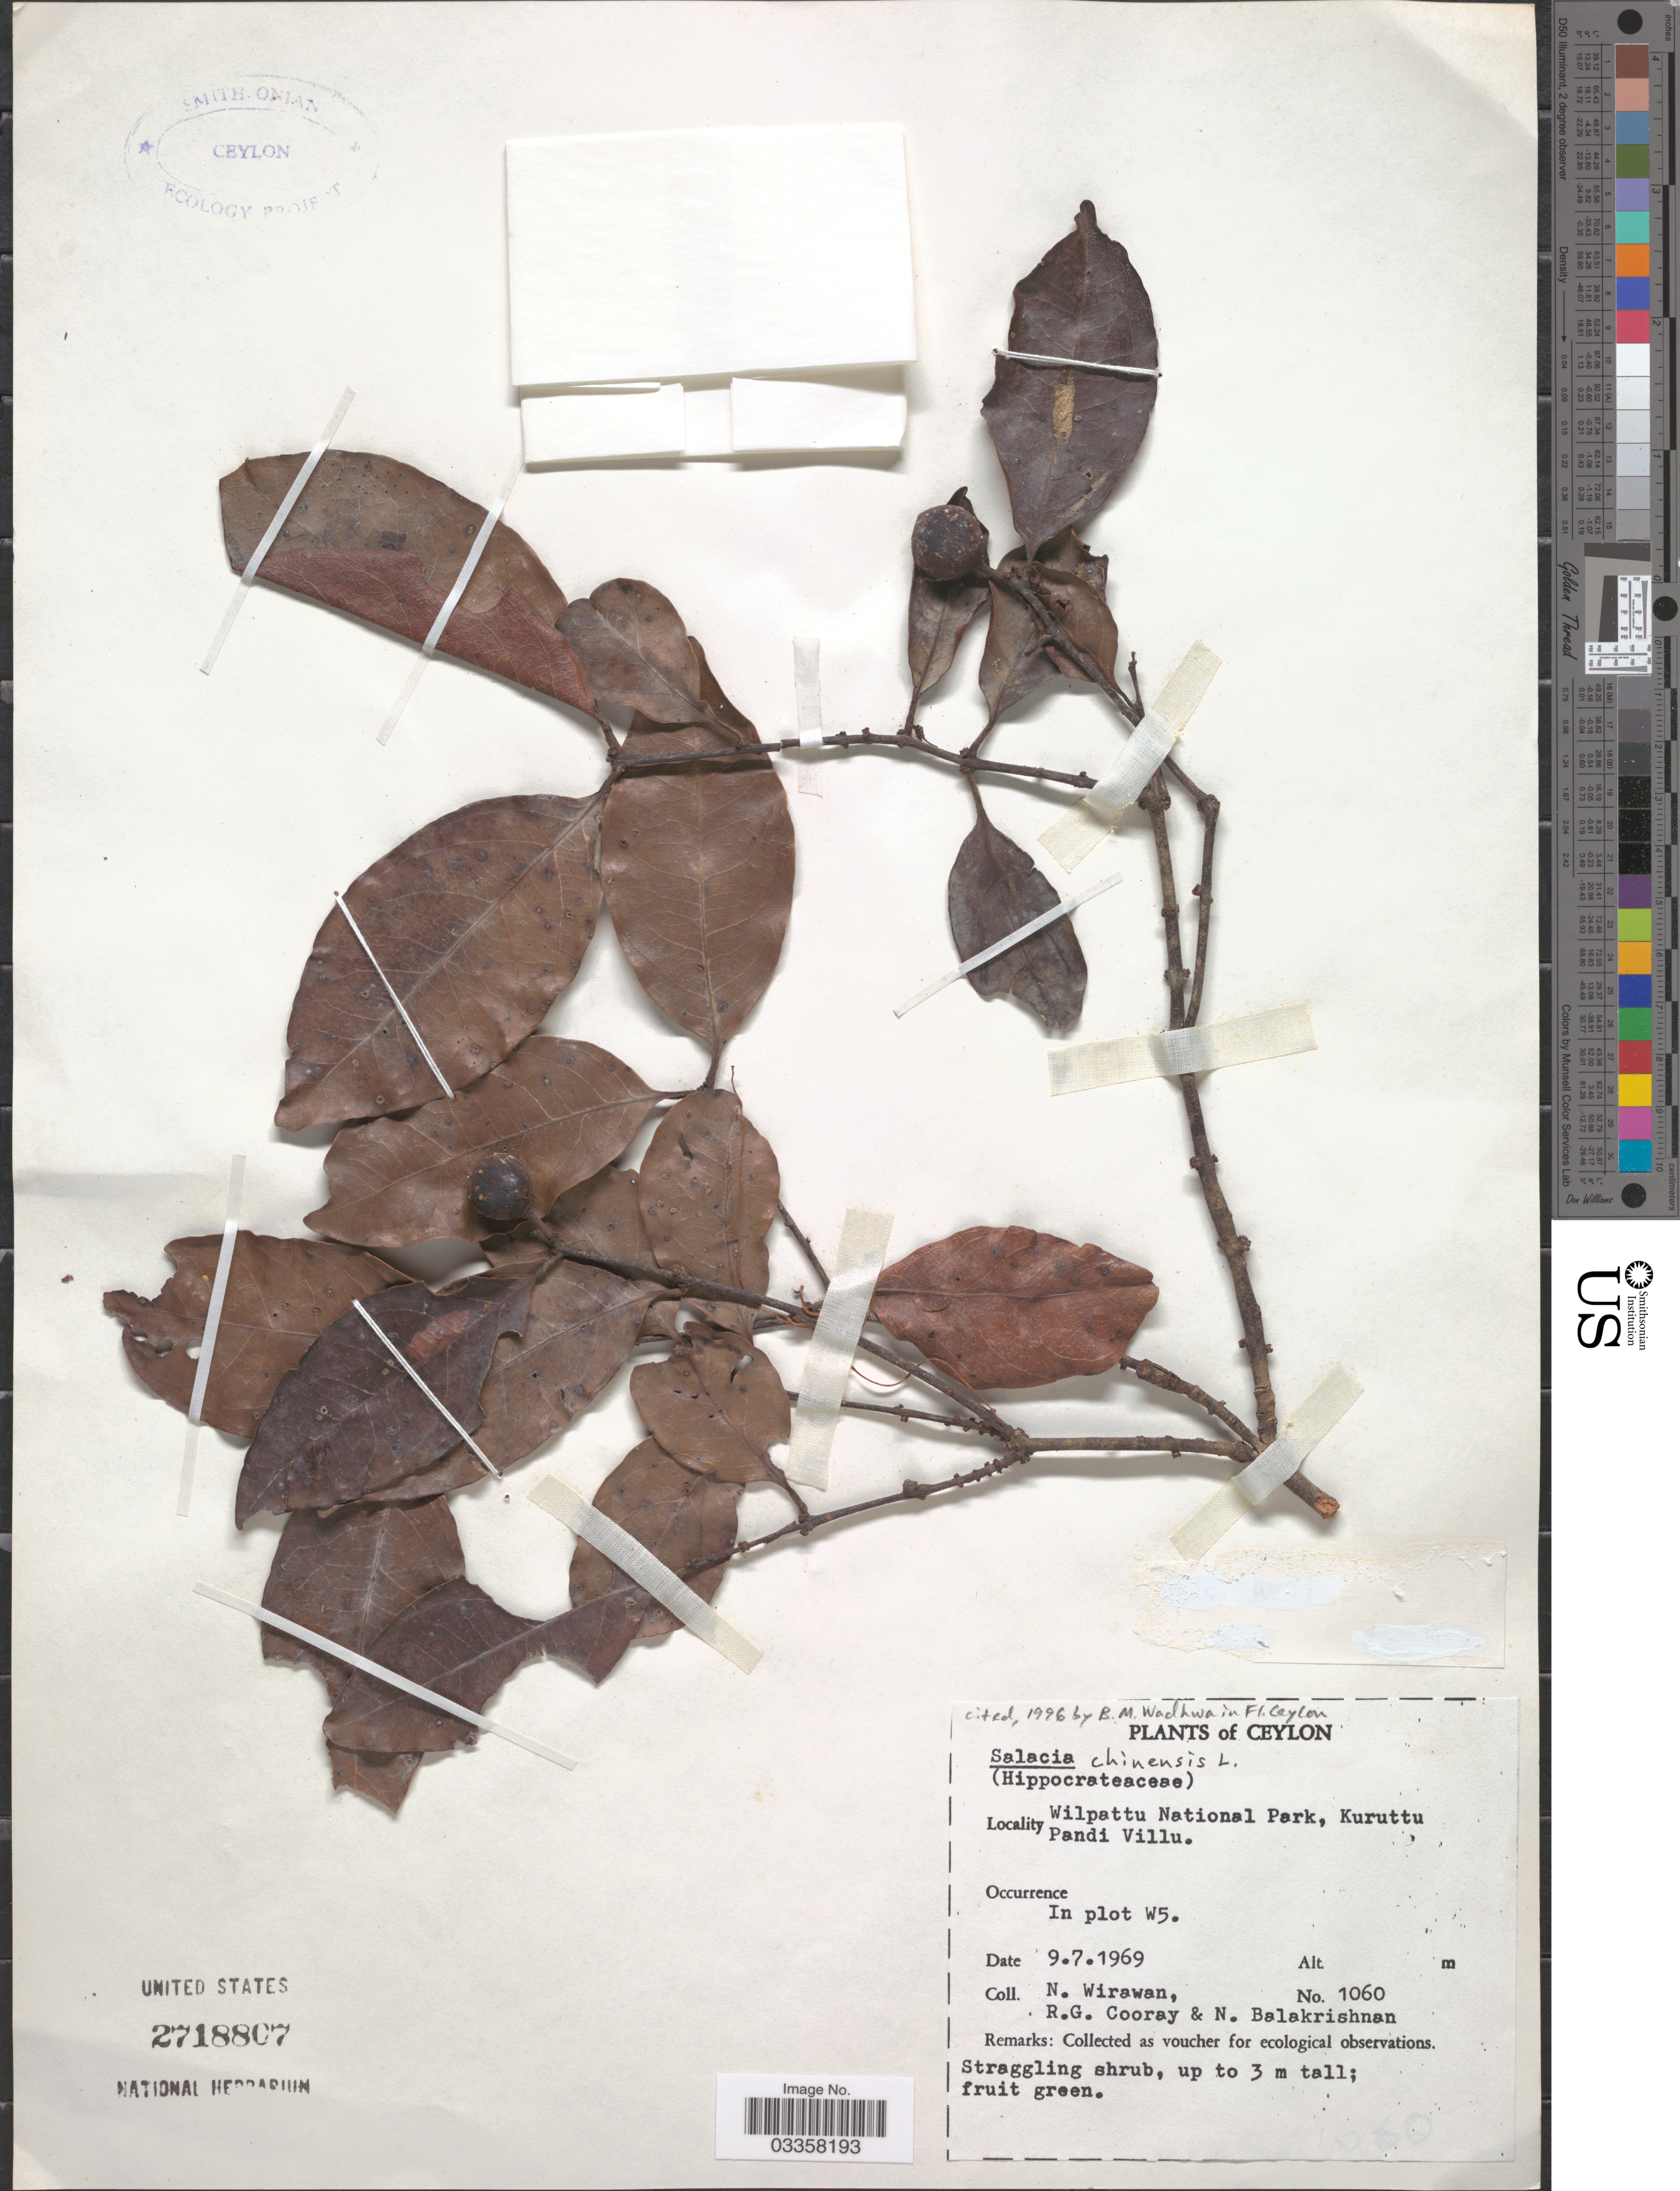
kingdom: Plantae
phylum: Tracheophyta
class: Magnoliopsida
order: Celastrales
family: Celastraceae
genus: Salacia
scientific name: Salacia chinensis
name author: L.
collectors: N. Wirawan, R. Cooray & N. Balakrishnan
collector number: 1060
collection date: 1969-07-09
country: Sri Lanka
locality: Ceylon, Wilpattu National Park, Kuruttu Pandi Villu, In plot W5.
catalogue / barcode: US 2718807